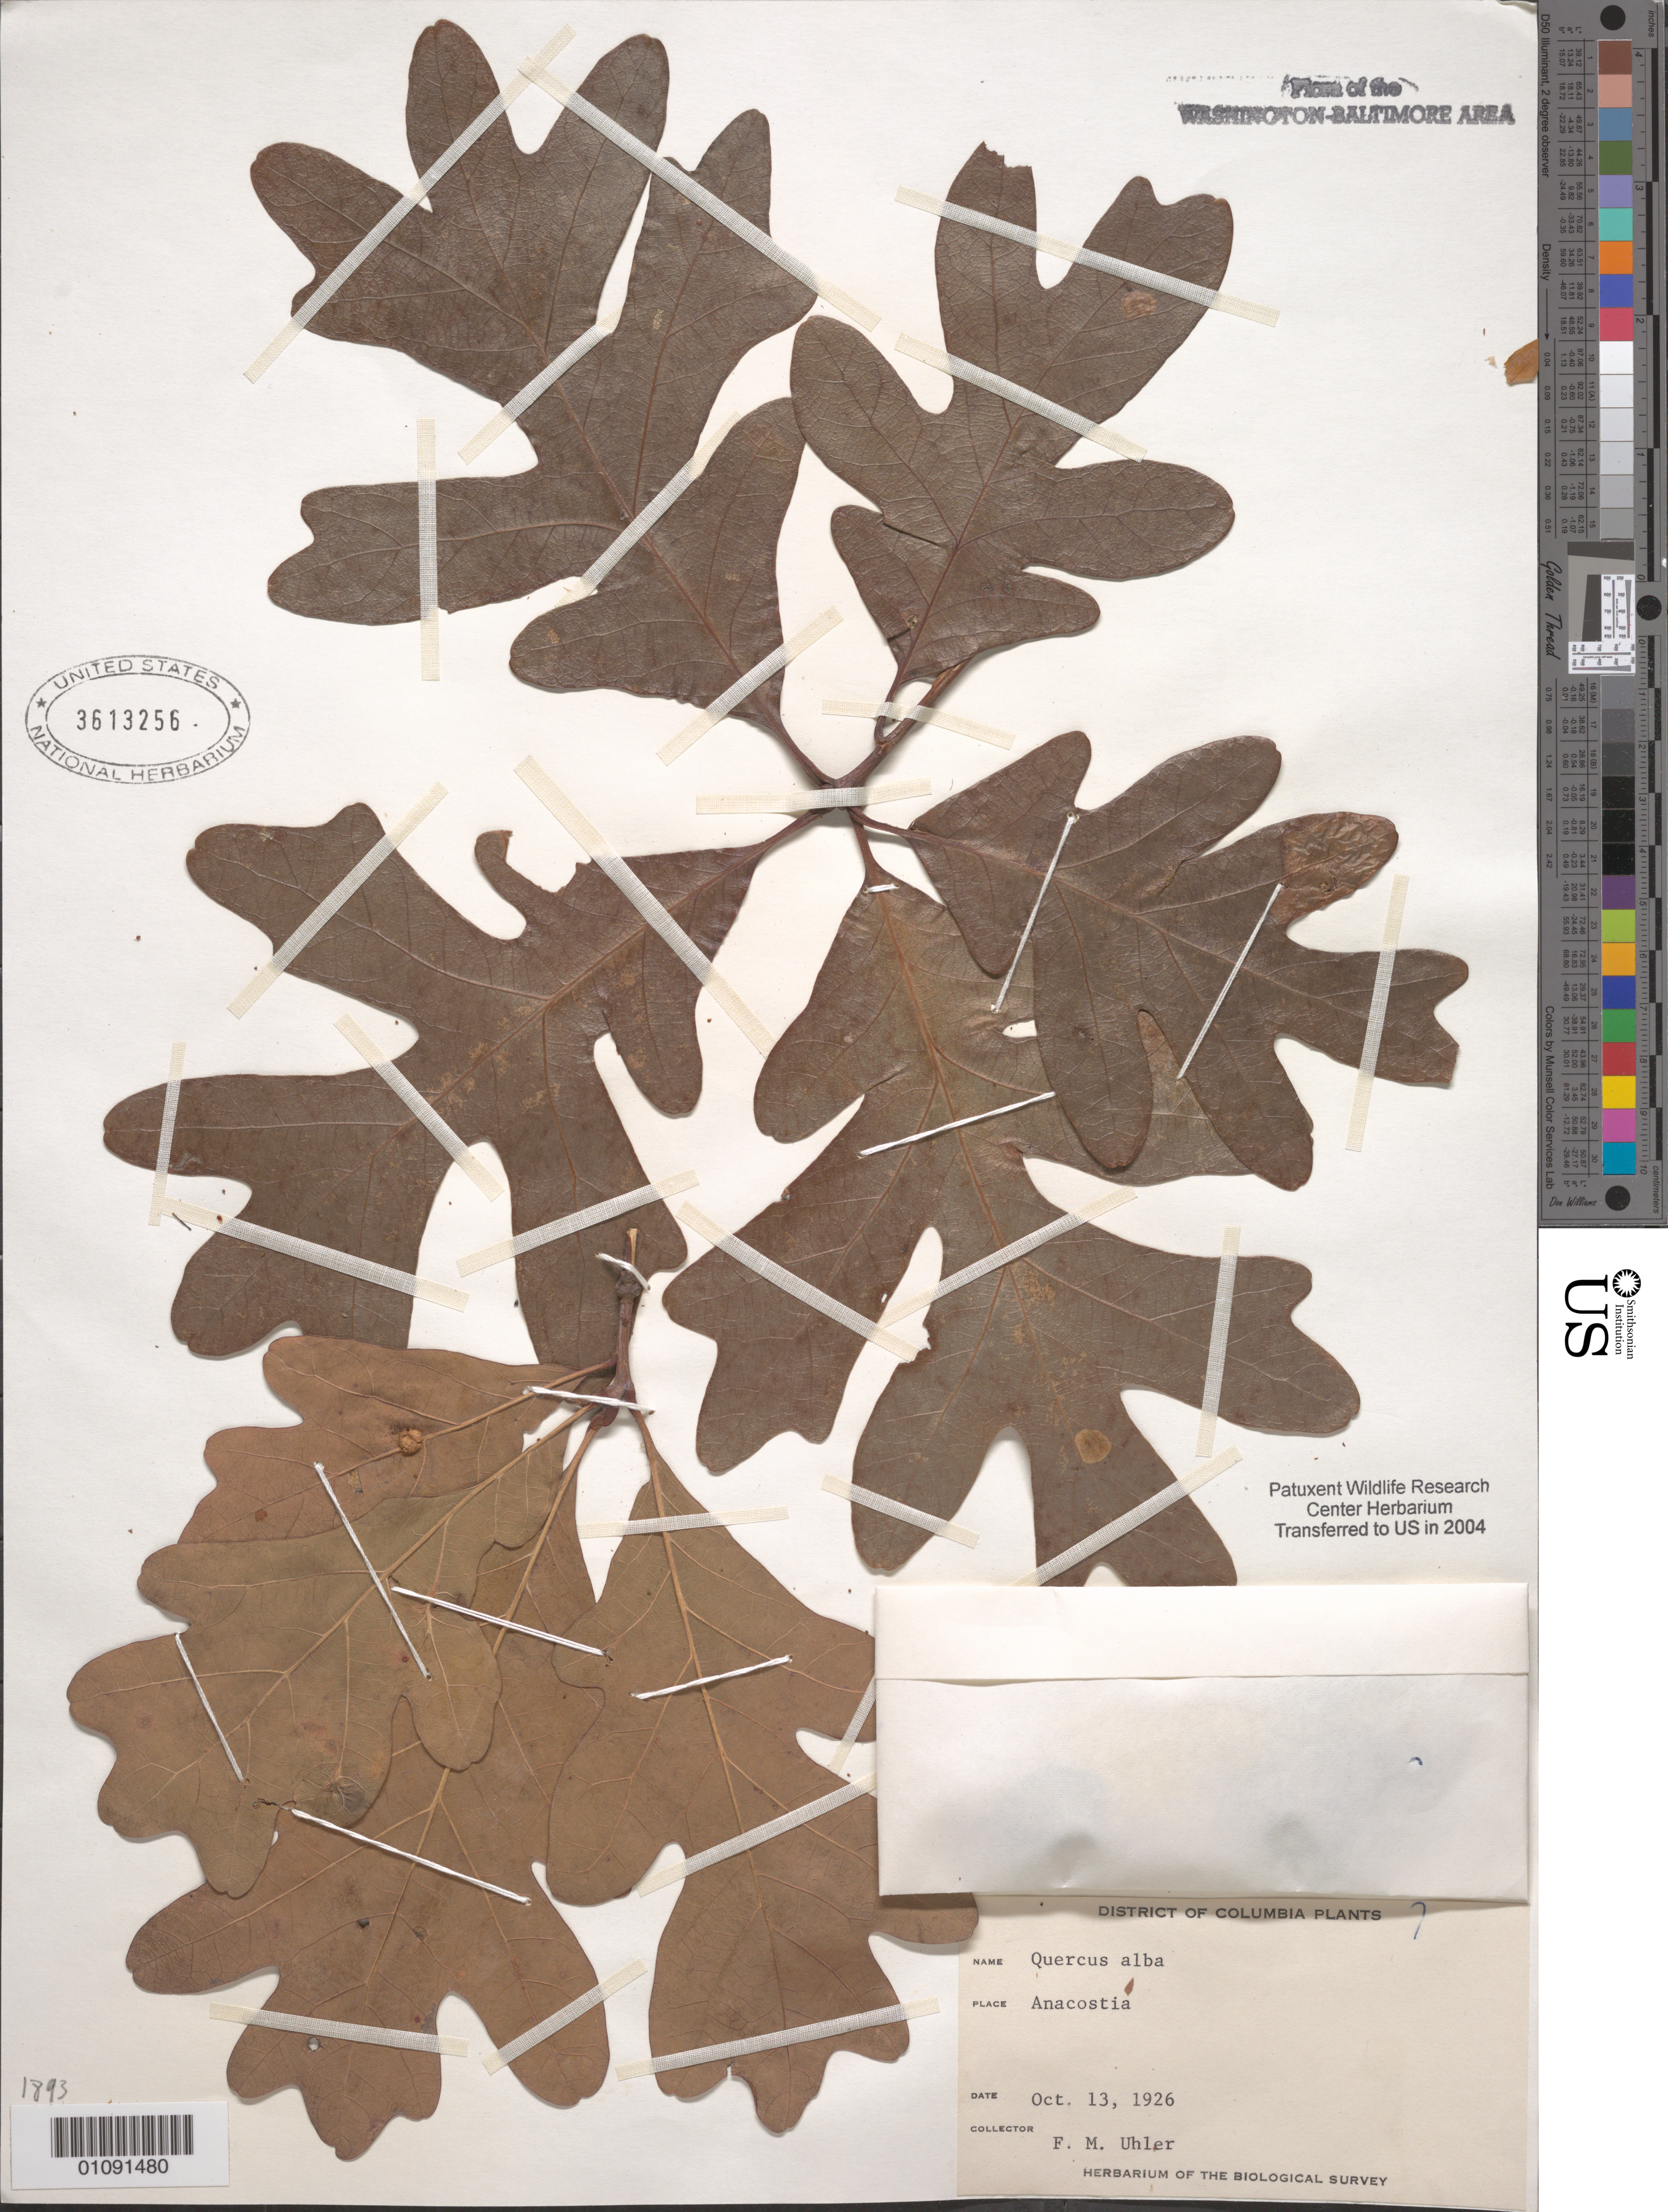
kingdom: Plantae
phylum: Tracheophyta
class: Magnoliopsida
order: Fagales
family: Fagaceae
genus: Quercus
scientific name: Quercus alba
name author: L.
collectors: F. M. Uhler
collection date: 1926-10-13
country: United States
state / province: District of Columbia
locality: Anacostia.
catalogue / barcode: US 3613256